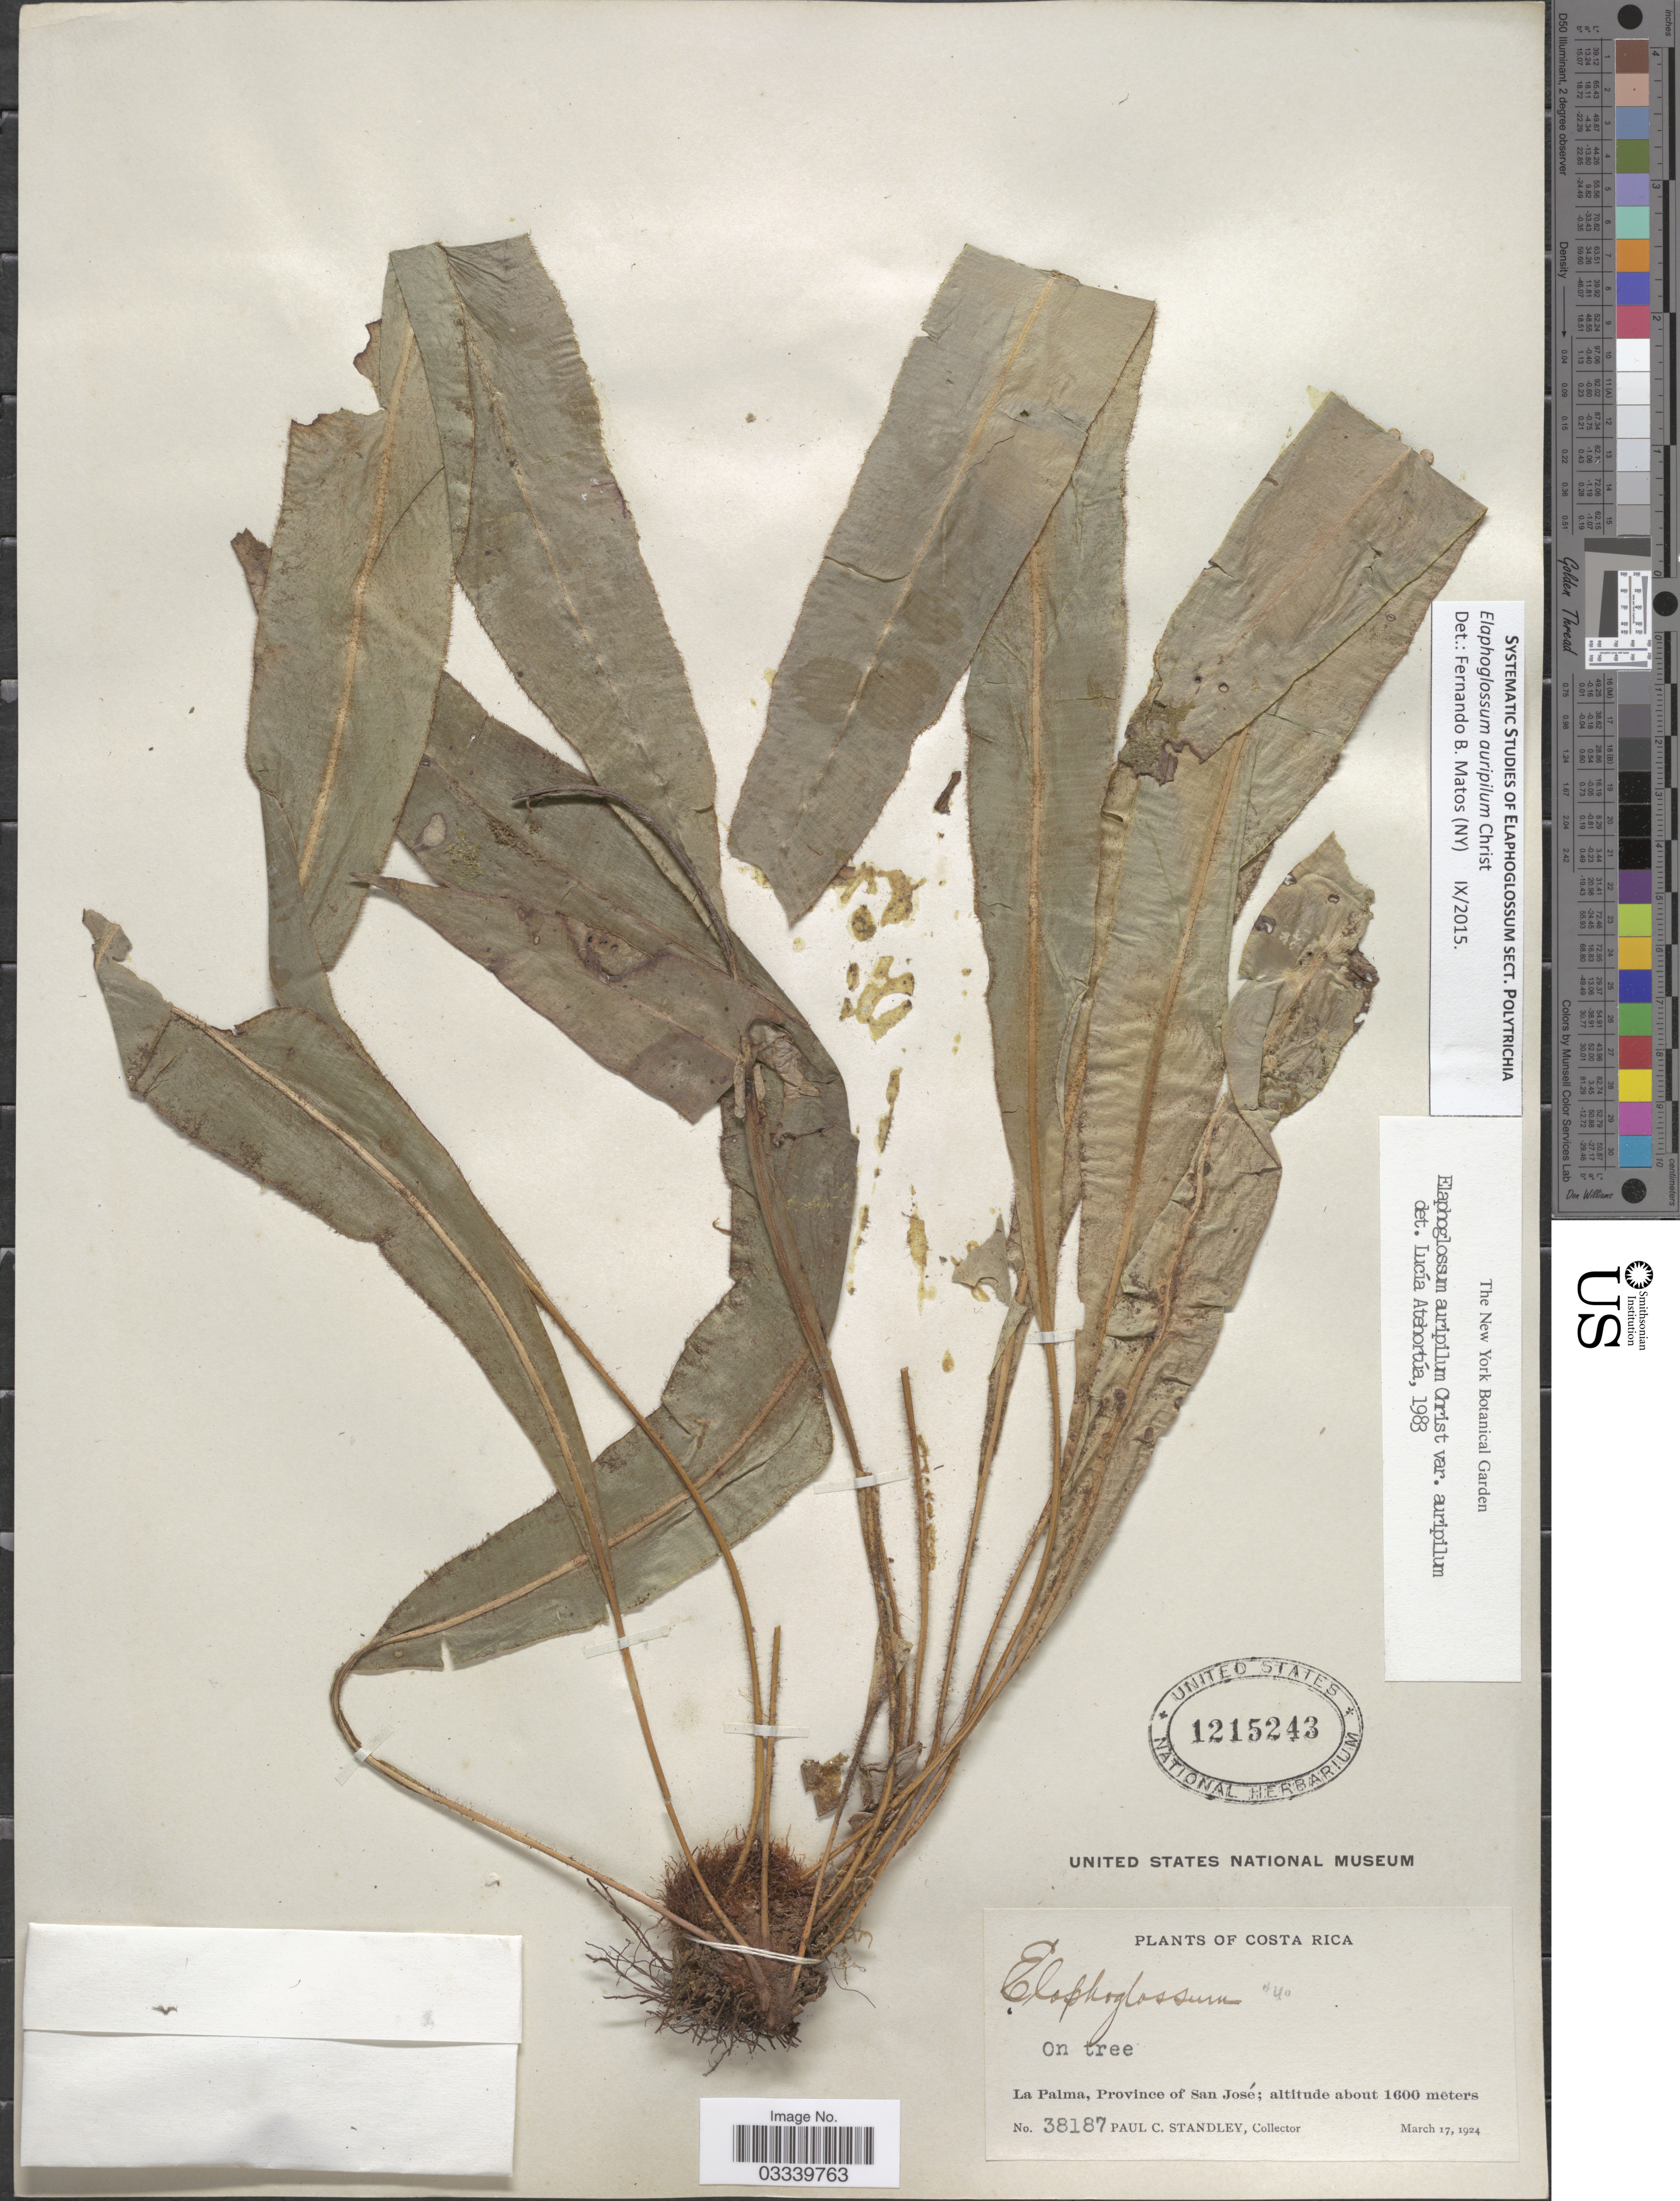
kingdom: Plantae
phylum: Tracheophyta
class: Polypodiopsida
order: Polypodiales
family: Dryopteridaceae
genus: Elaphoglossum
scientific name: Elaphoglossum auripilum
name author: Christ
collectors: P. C. Standley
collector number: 38187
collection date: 1924-03-17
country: Costa Rica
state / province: San José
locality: La Palma.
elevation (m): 1600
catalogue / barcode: US 1215243